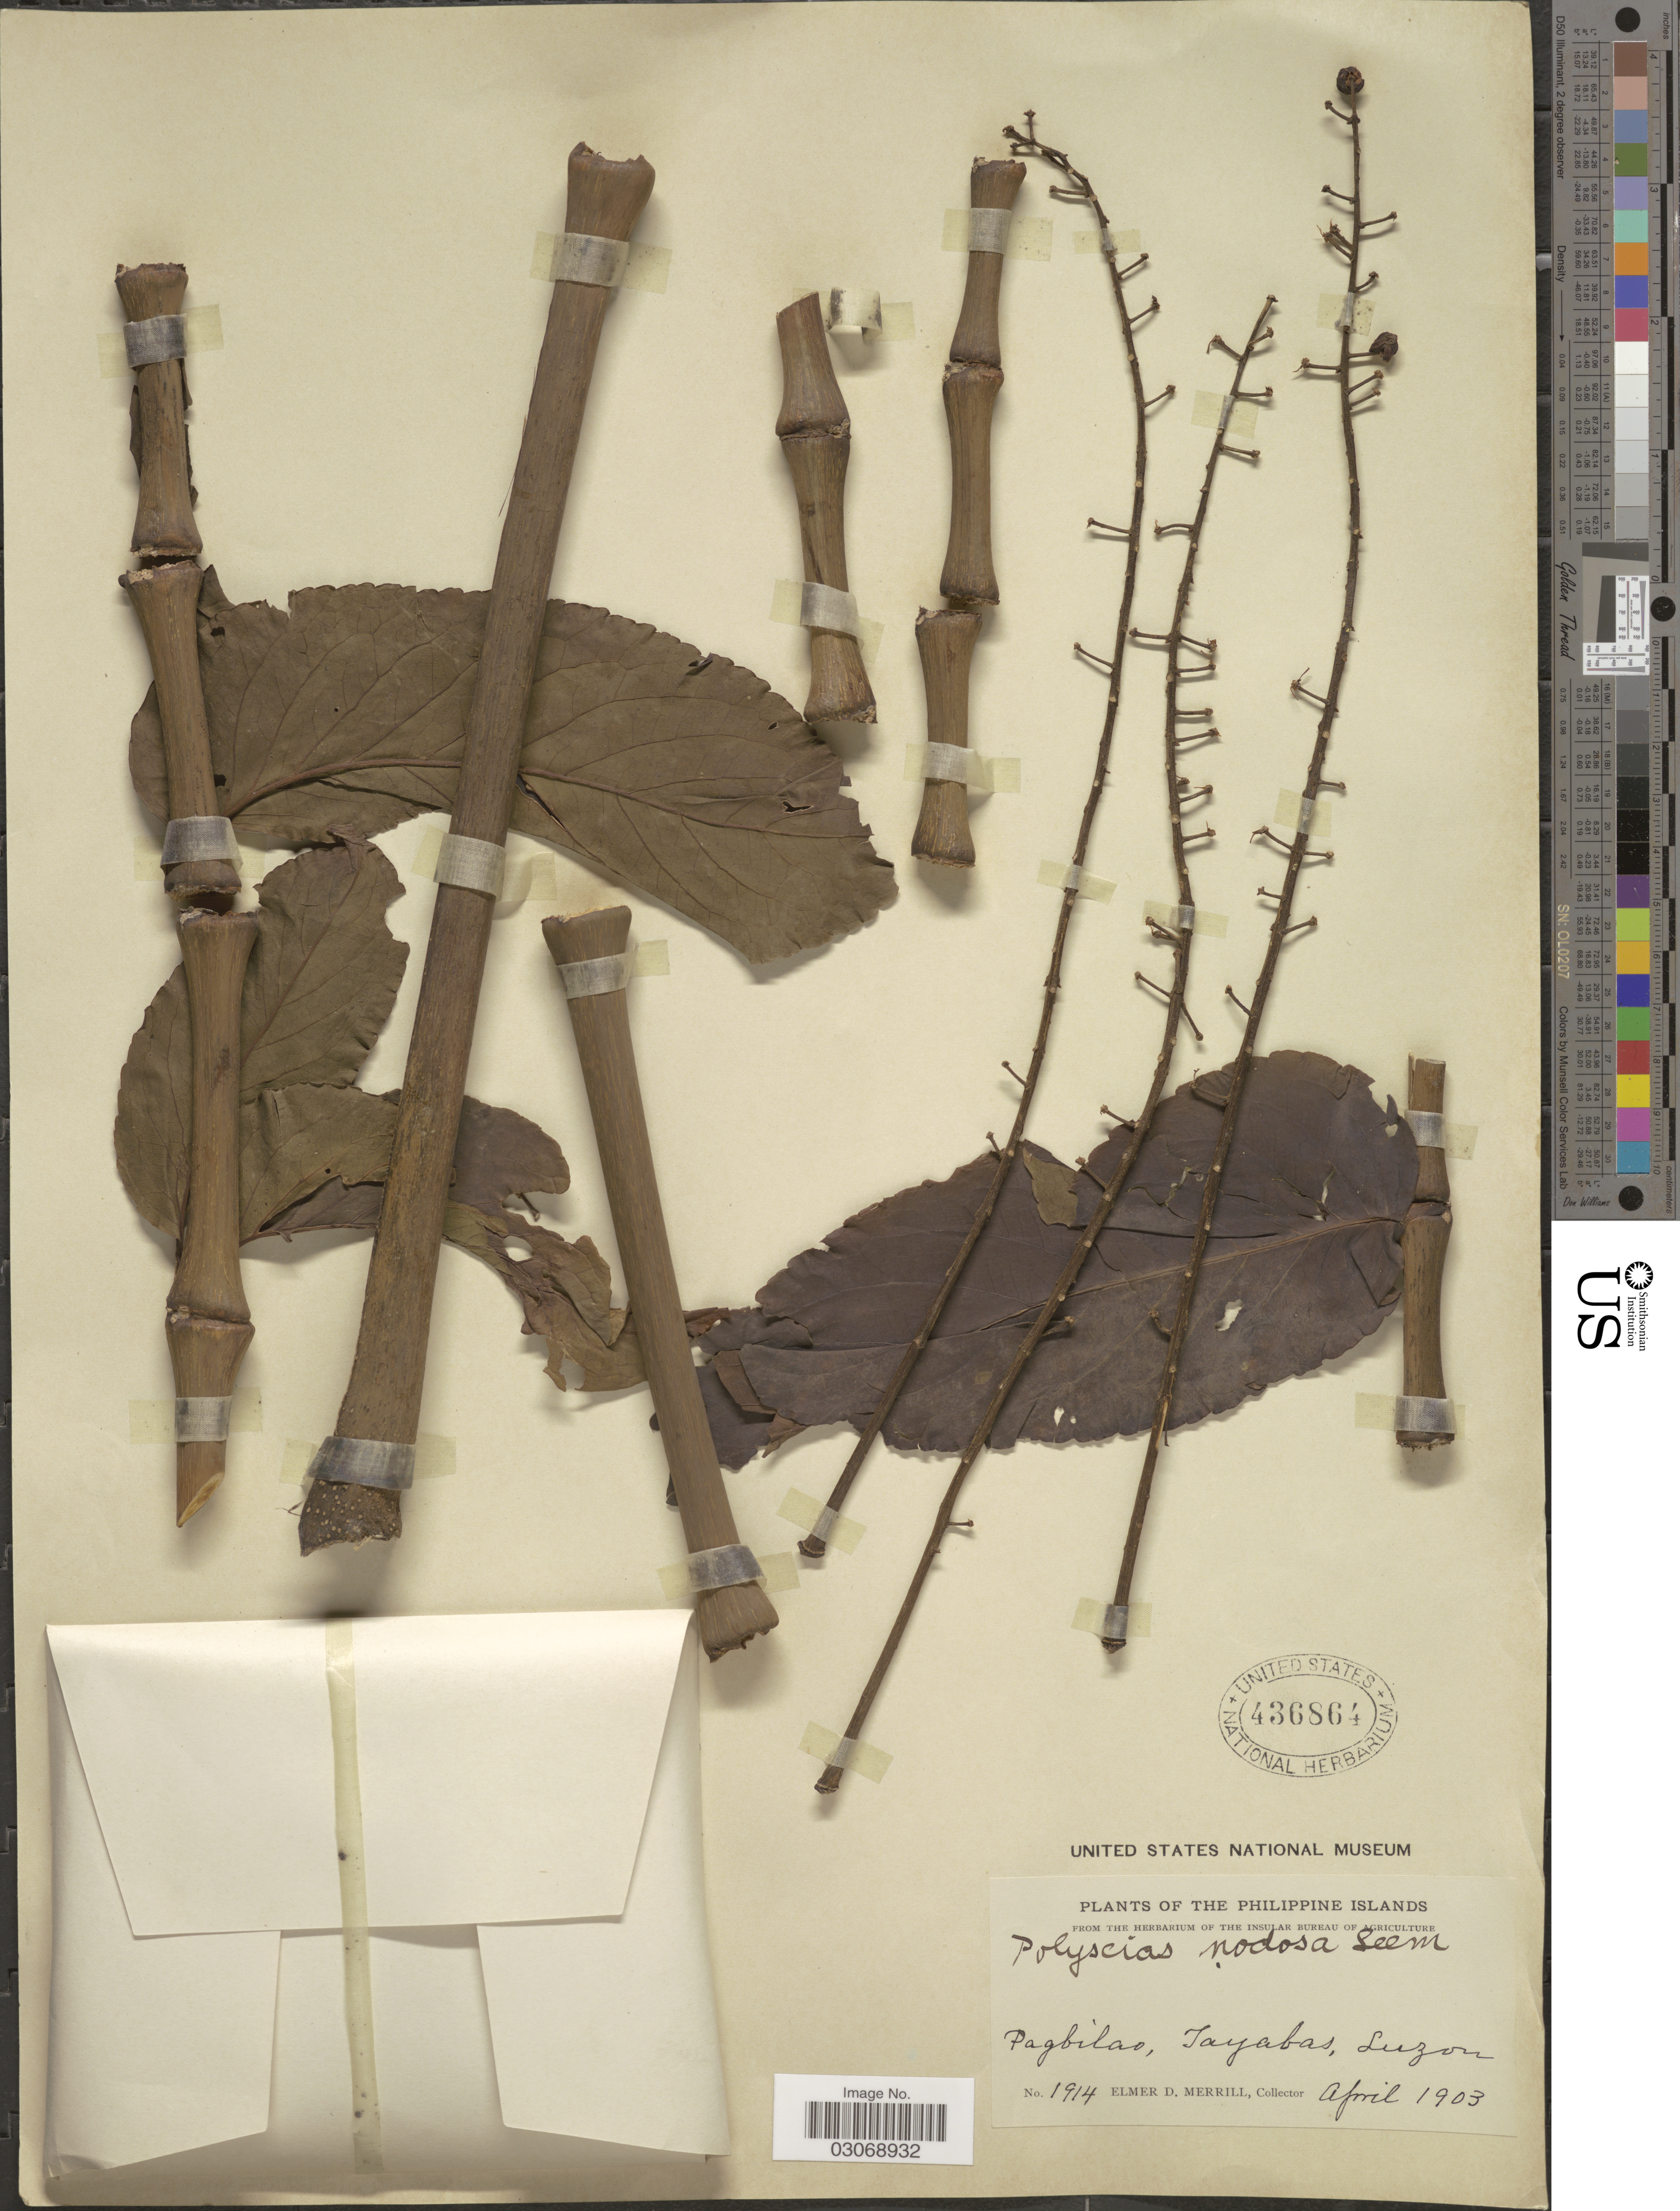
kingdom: Plantae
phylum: Tracheophyta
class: Magnoliopsida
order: Apiales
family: Araliaceae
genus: Polyscias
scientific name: Polyscias nodosa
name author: (Blume) Seem.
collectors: E. D. Merrill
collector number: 1914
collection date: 1903-04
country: Philippines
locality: The Philippine Islands. Pagbilao, Tayabas, Luzon.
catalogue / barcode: US 436864